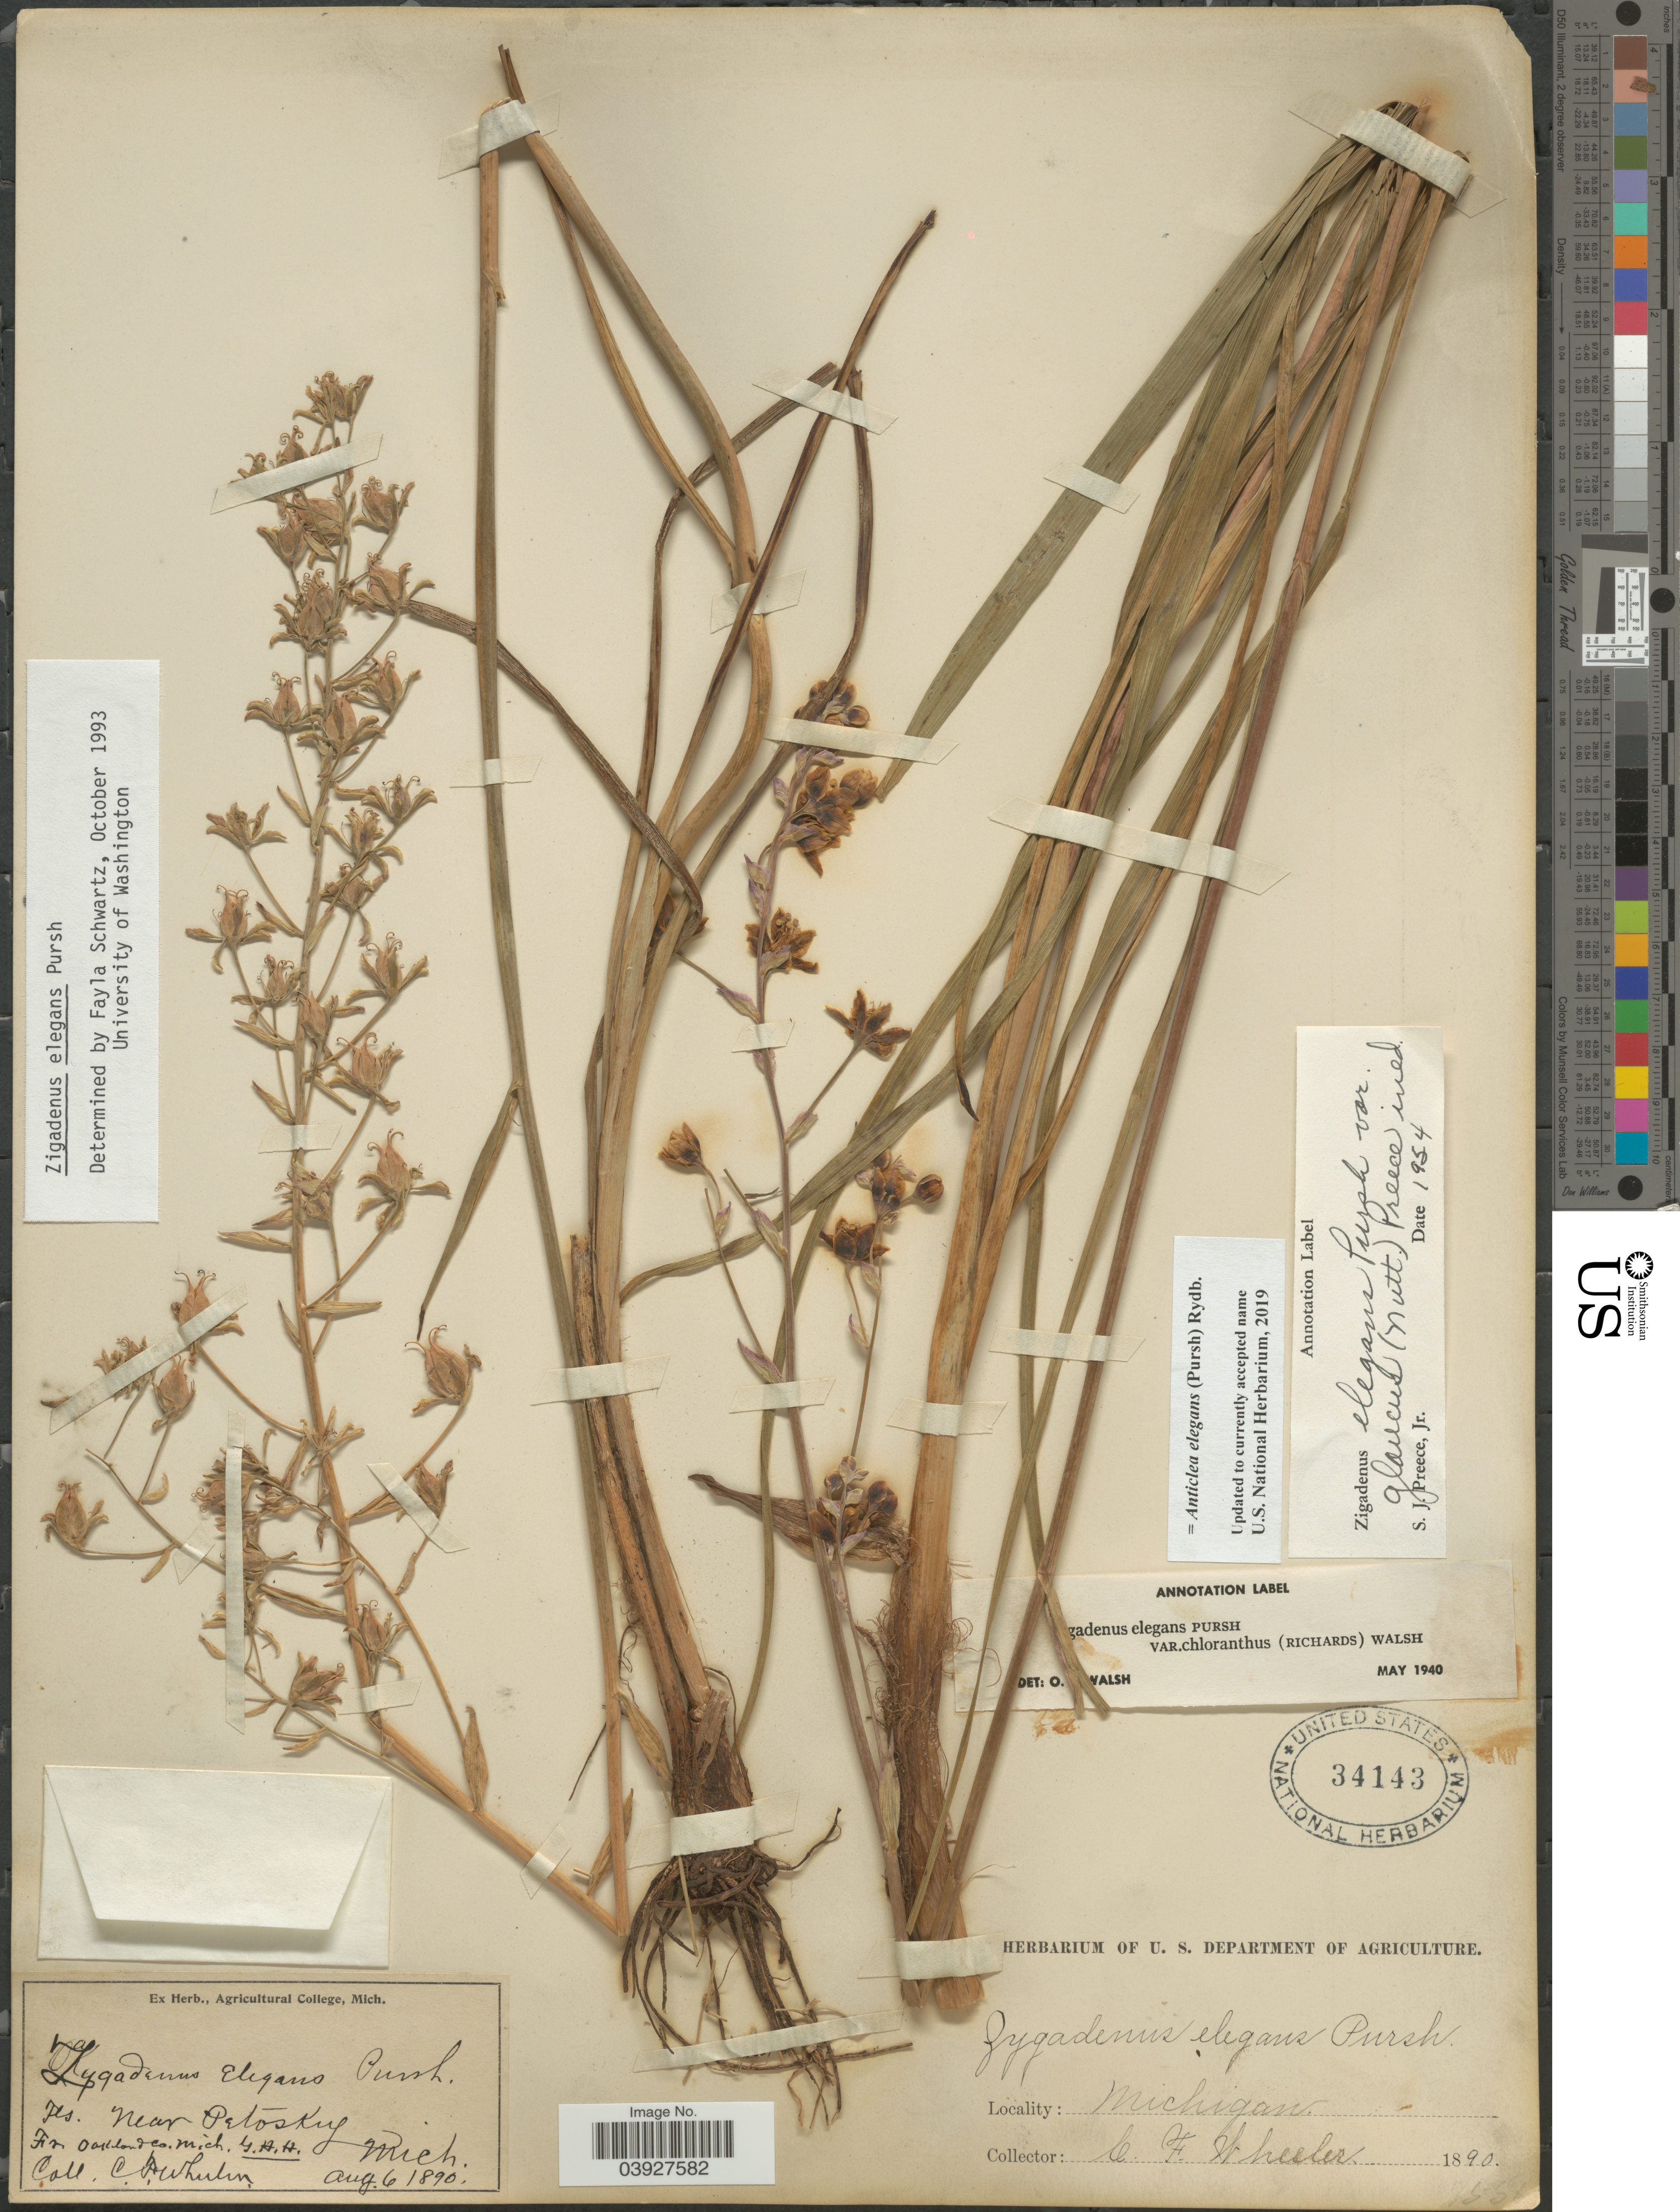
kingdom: Plantae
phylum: Tracheophyta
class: Liliopsida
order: Liliales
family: Melanthiaceae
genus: Anticlea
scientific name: Anticlea elegans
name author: (Pursh) Rydb.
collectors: C. Wheeler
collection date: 1890-08-06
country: United States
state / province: Michigan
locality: Near Petoskey.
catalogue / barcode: US 34143